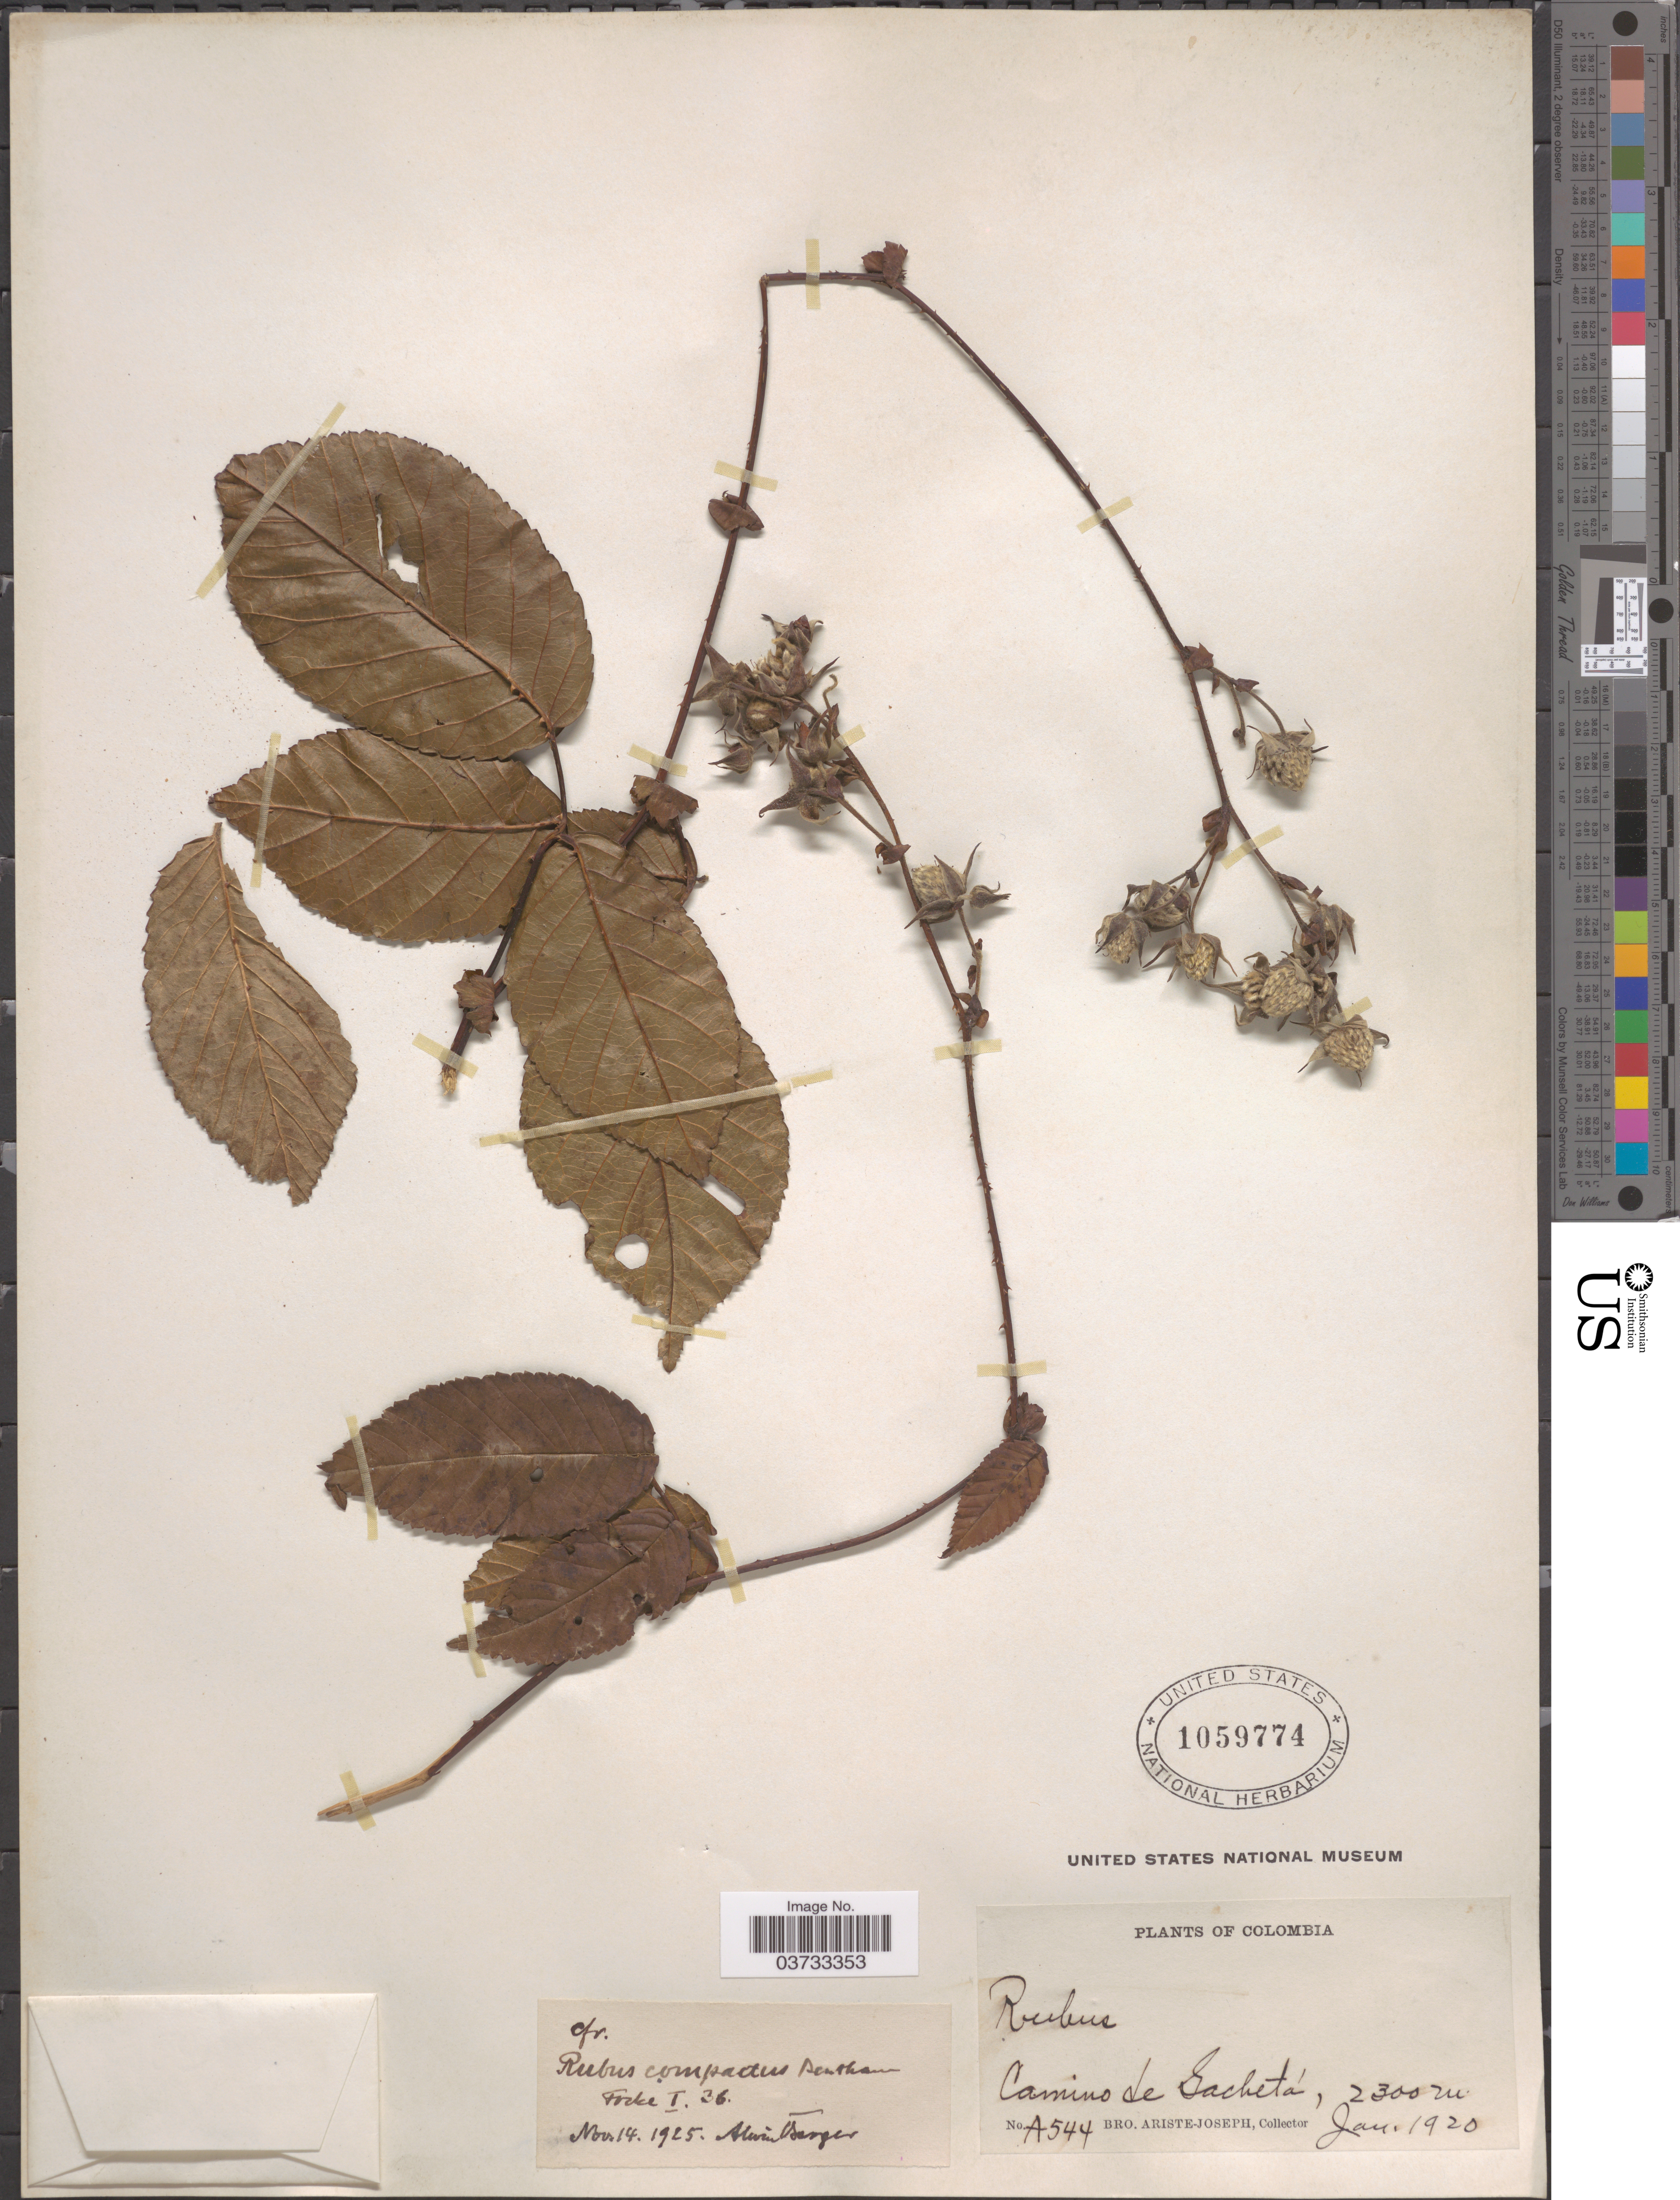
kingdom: Plantae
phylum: Tracheophyta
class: Magnoliopsida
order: Rosales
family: Rosaceae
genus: Rubus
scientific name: Rubus compactus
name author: Benth.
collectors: Bro. Ariste-Joseph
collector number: A544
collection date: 1920-01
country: Colombia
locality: Camino de Gacheta.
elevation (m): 2300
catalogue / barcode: US 1059774